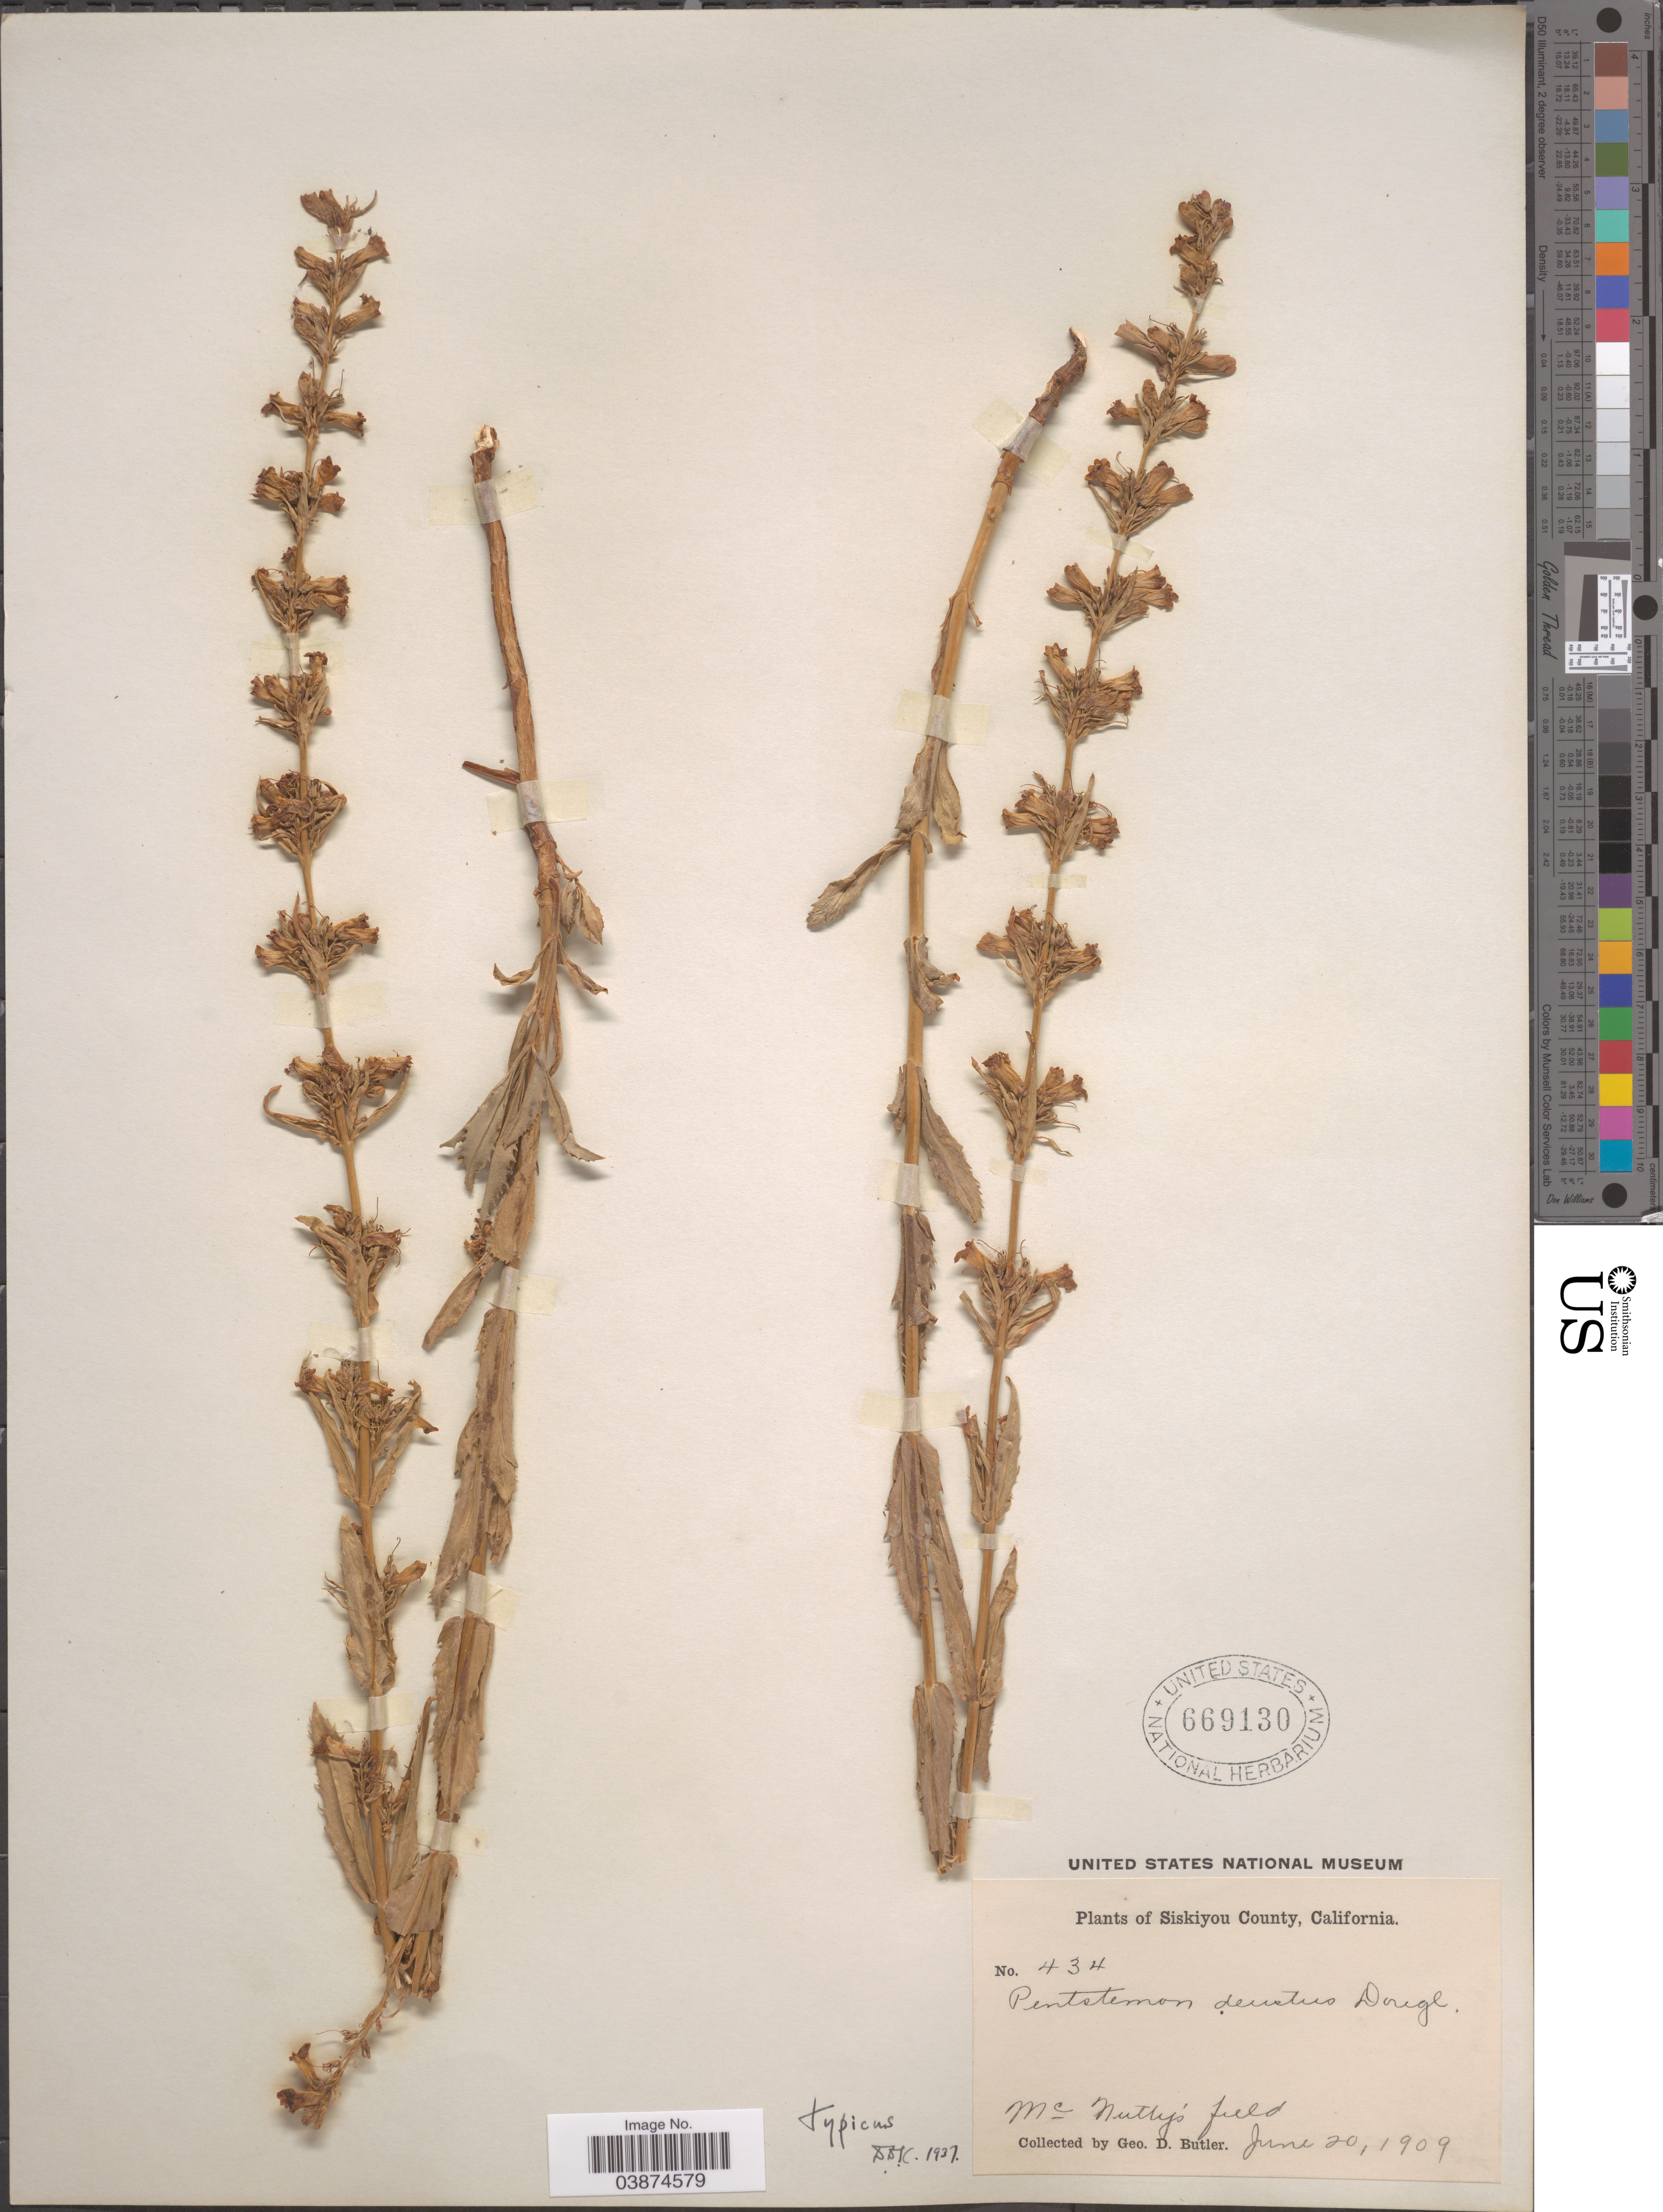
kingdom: Plantae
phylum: Tracheophyta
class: Magnoliopsida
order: Lamiales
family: Plantaginaceae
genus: Penstemon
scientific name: Penstemon deustus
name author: Douglas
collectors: G. D. Butler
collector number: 434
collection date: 1909-06-20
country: United States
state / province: California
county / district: Siskiyou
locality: Siskiyou County. McNutty's field.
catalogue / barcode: US 669130